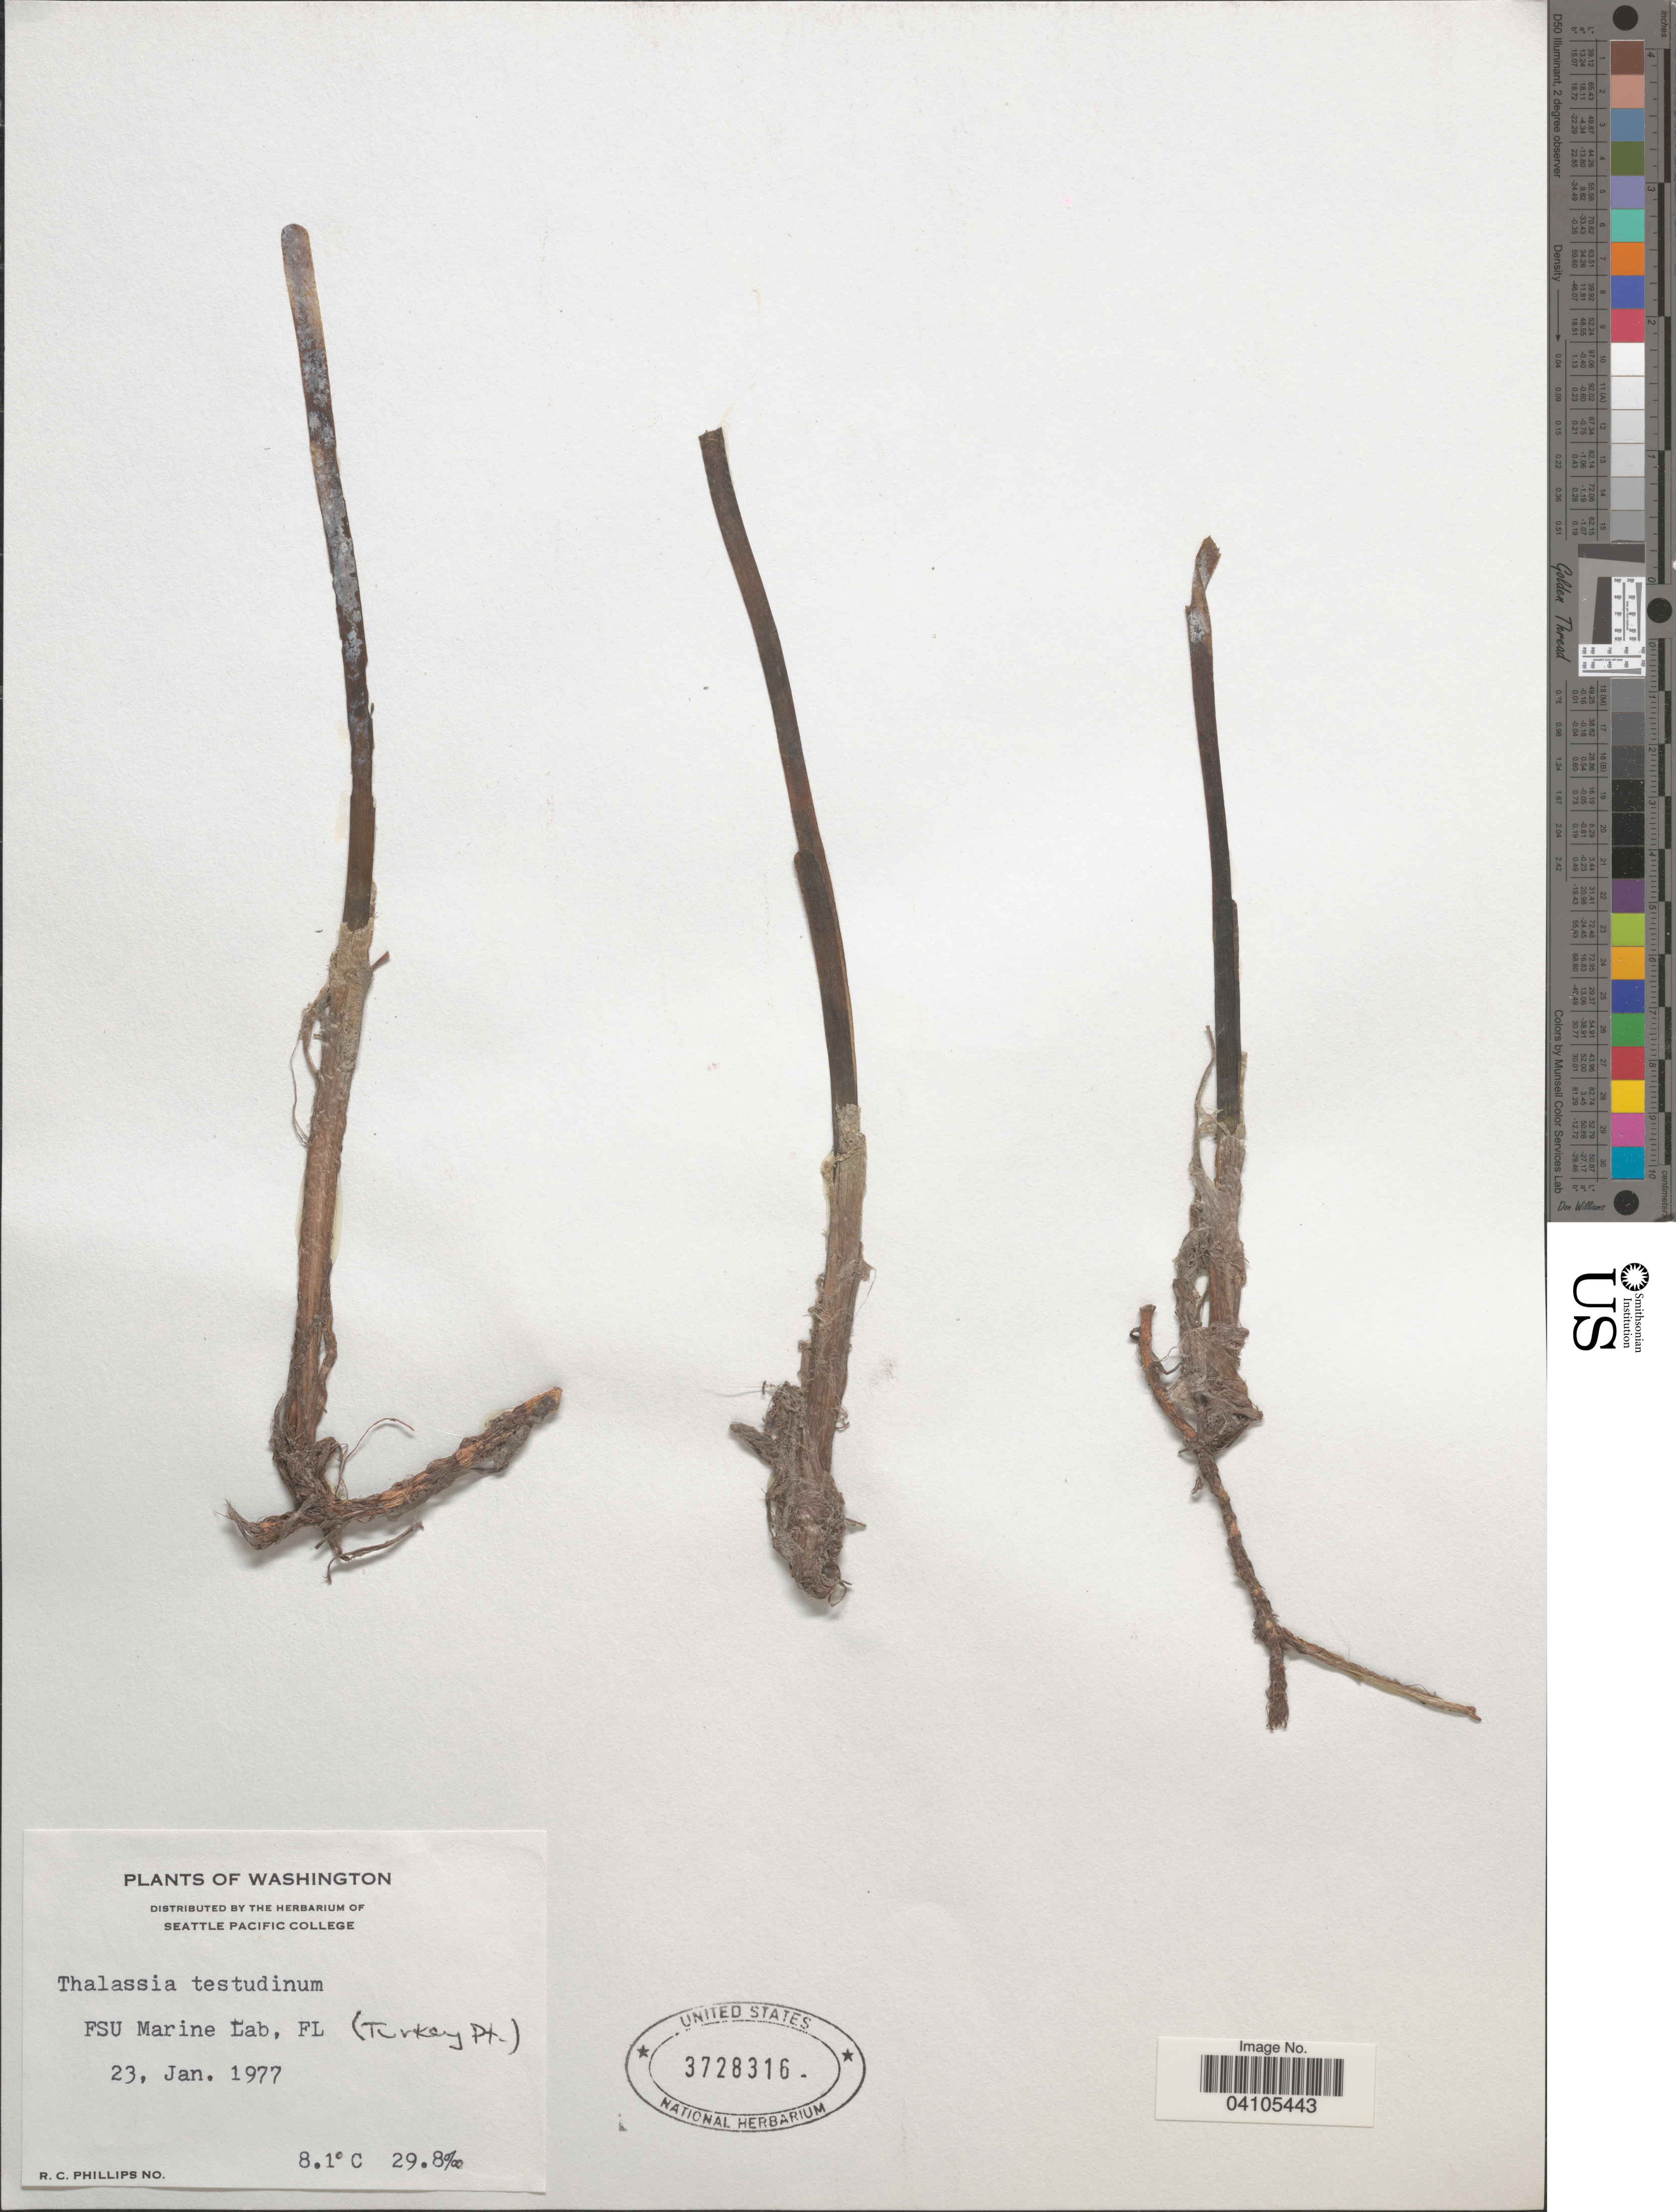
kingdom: Plantae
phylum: Tracheophyta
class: Liliopsida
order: Alismatales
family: Hydrocharitaceae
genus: Thalassia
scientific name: Thalassia testudinum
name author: Banks & Sol. ex K.D. Koenig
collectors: R. C. Phillips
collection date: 1977-01-23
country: United States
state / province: Florida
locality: FSU Marine Lab, (Turkey Pt.).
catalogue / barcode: US 3728316